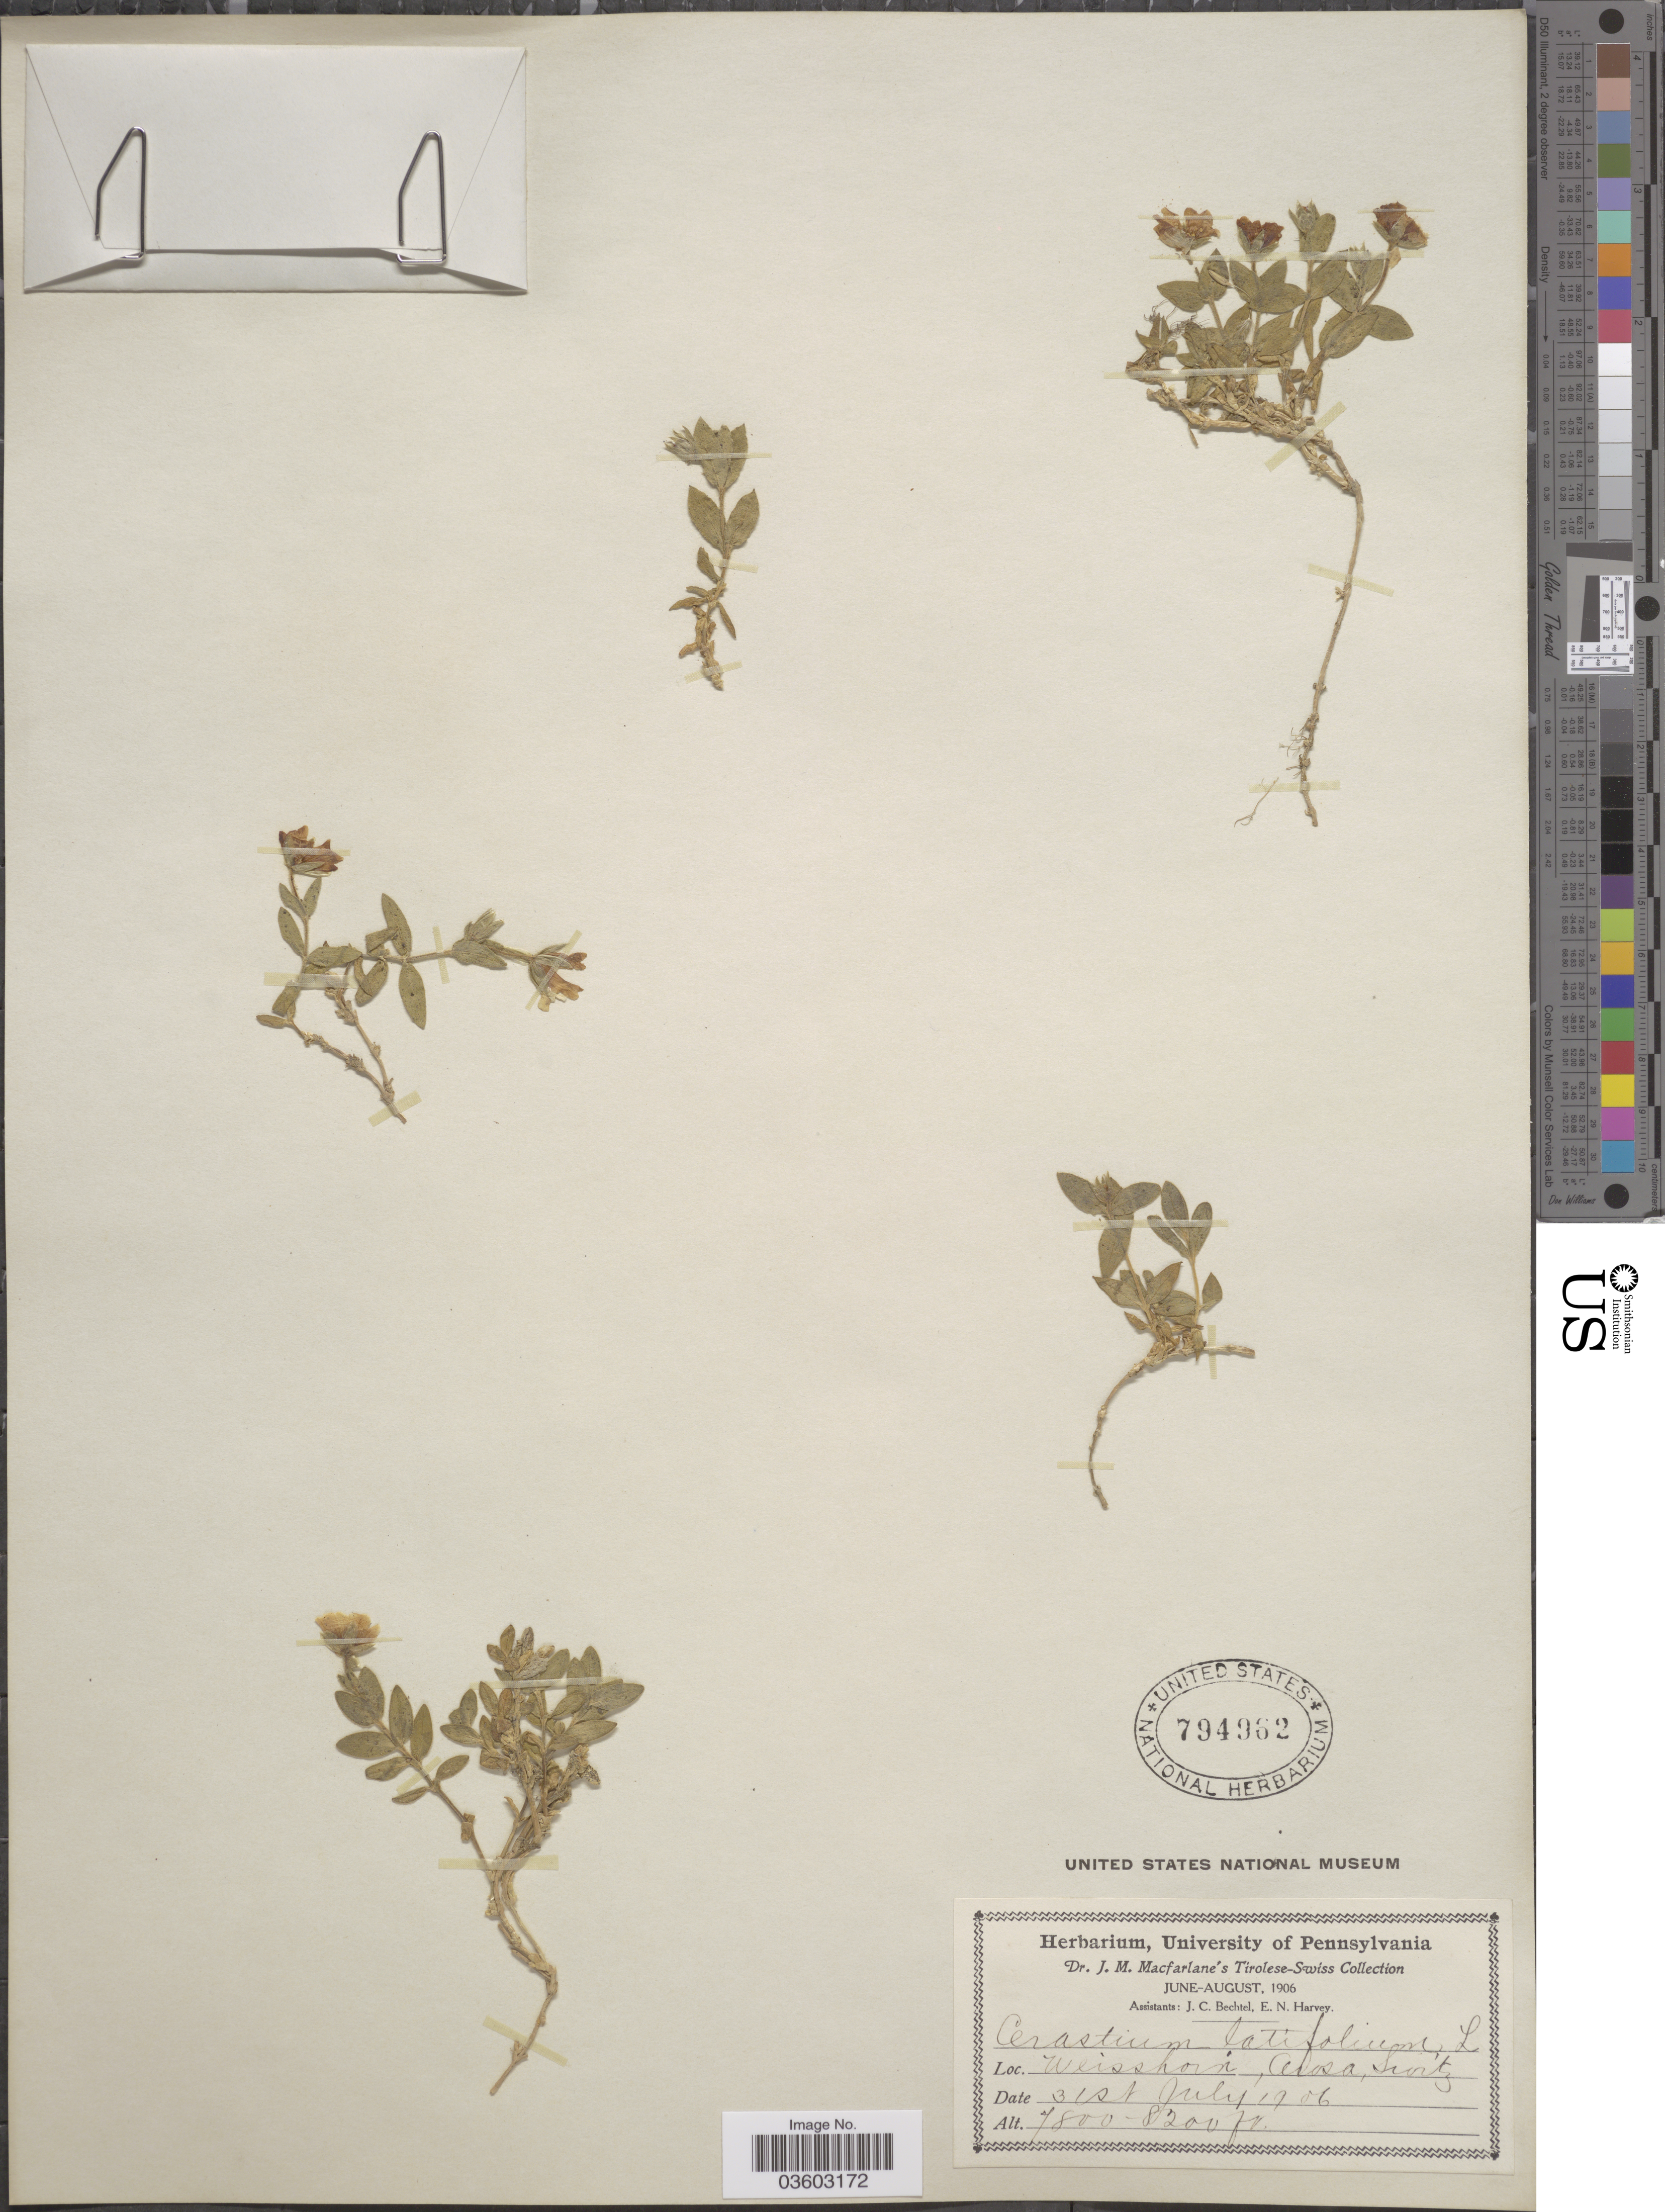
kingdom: Plantae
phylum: Tracheophyta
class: Magnoliopsida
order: Caryophyllales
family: Caryophyllaceae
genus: Cerastium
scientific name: Cerastium latifolium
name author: L.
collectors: J. Macfarlane, J. Bechtel & E. Harvey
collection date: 1906-07-31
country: Switzerland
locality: Tirolese-Swiss. Weisshorn, Arosa, Switz.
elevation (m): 2377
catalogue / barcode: US 794962